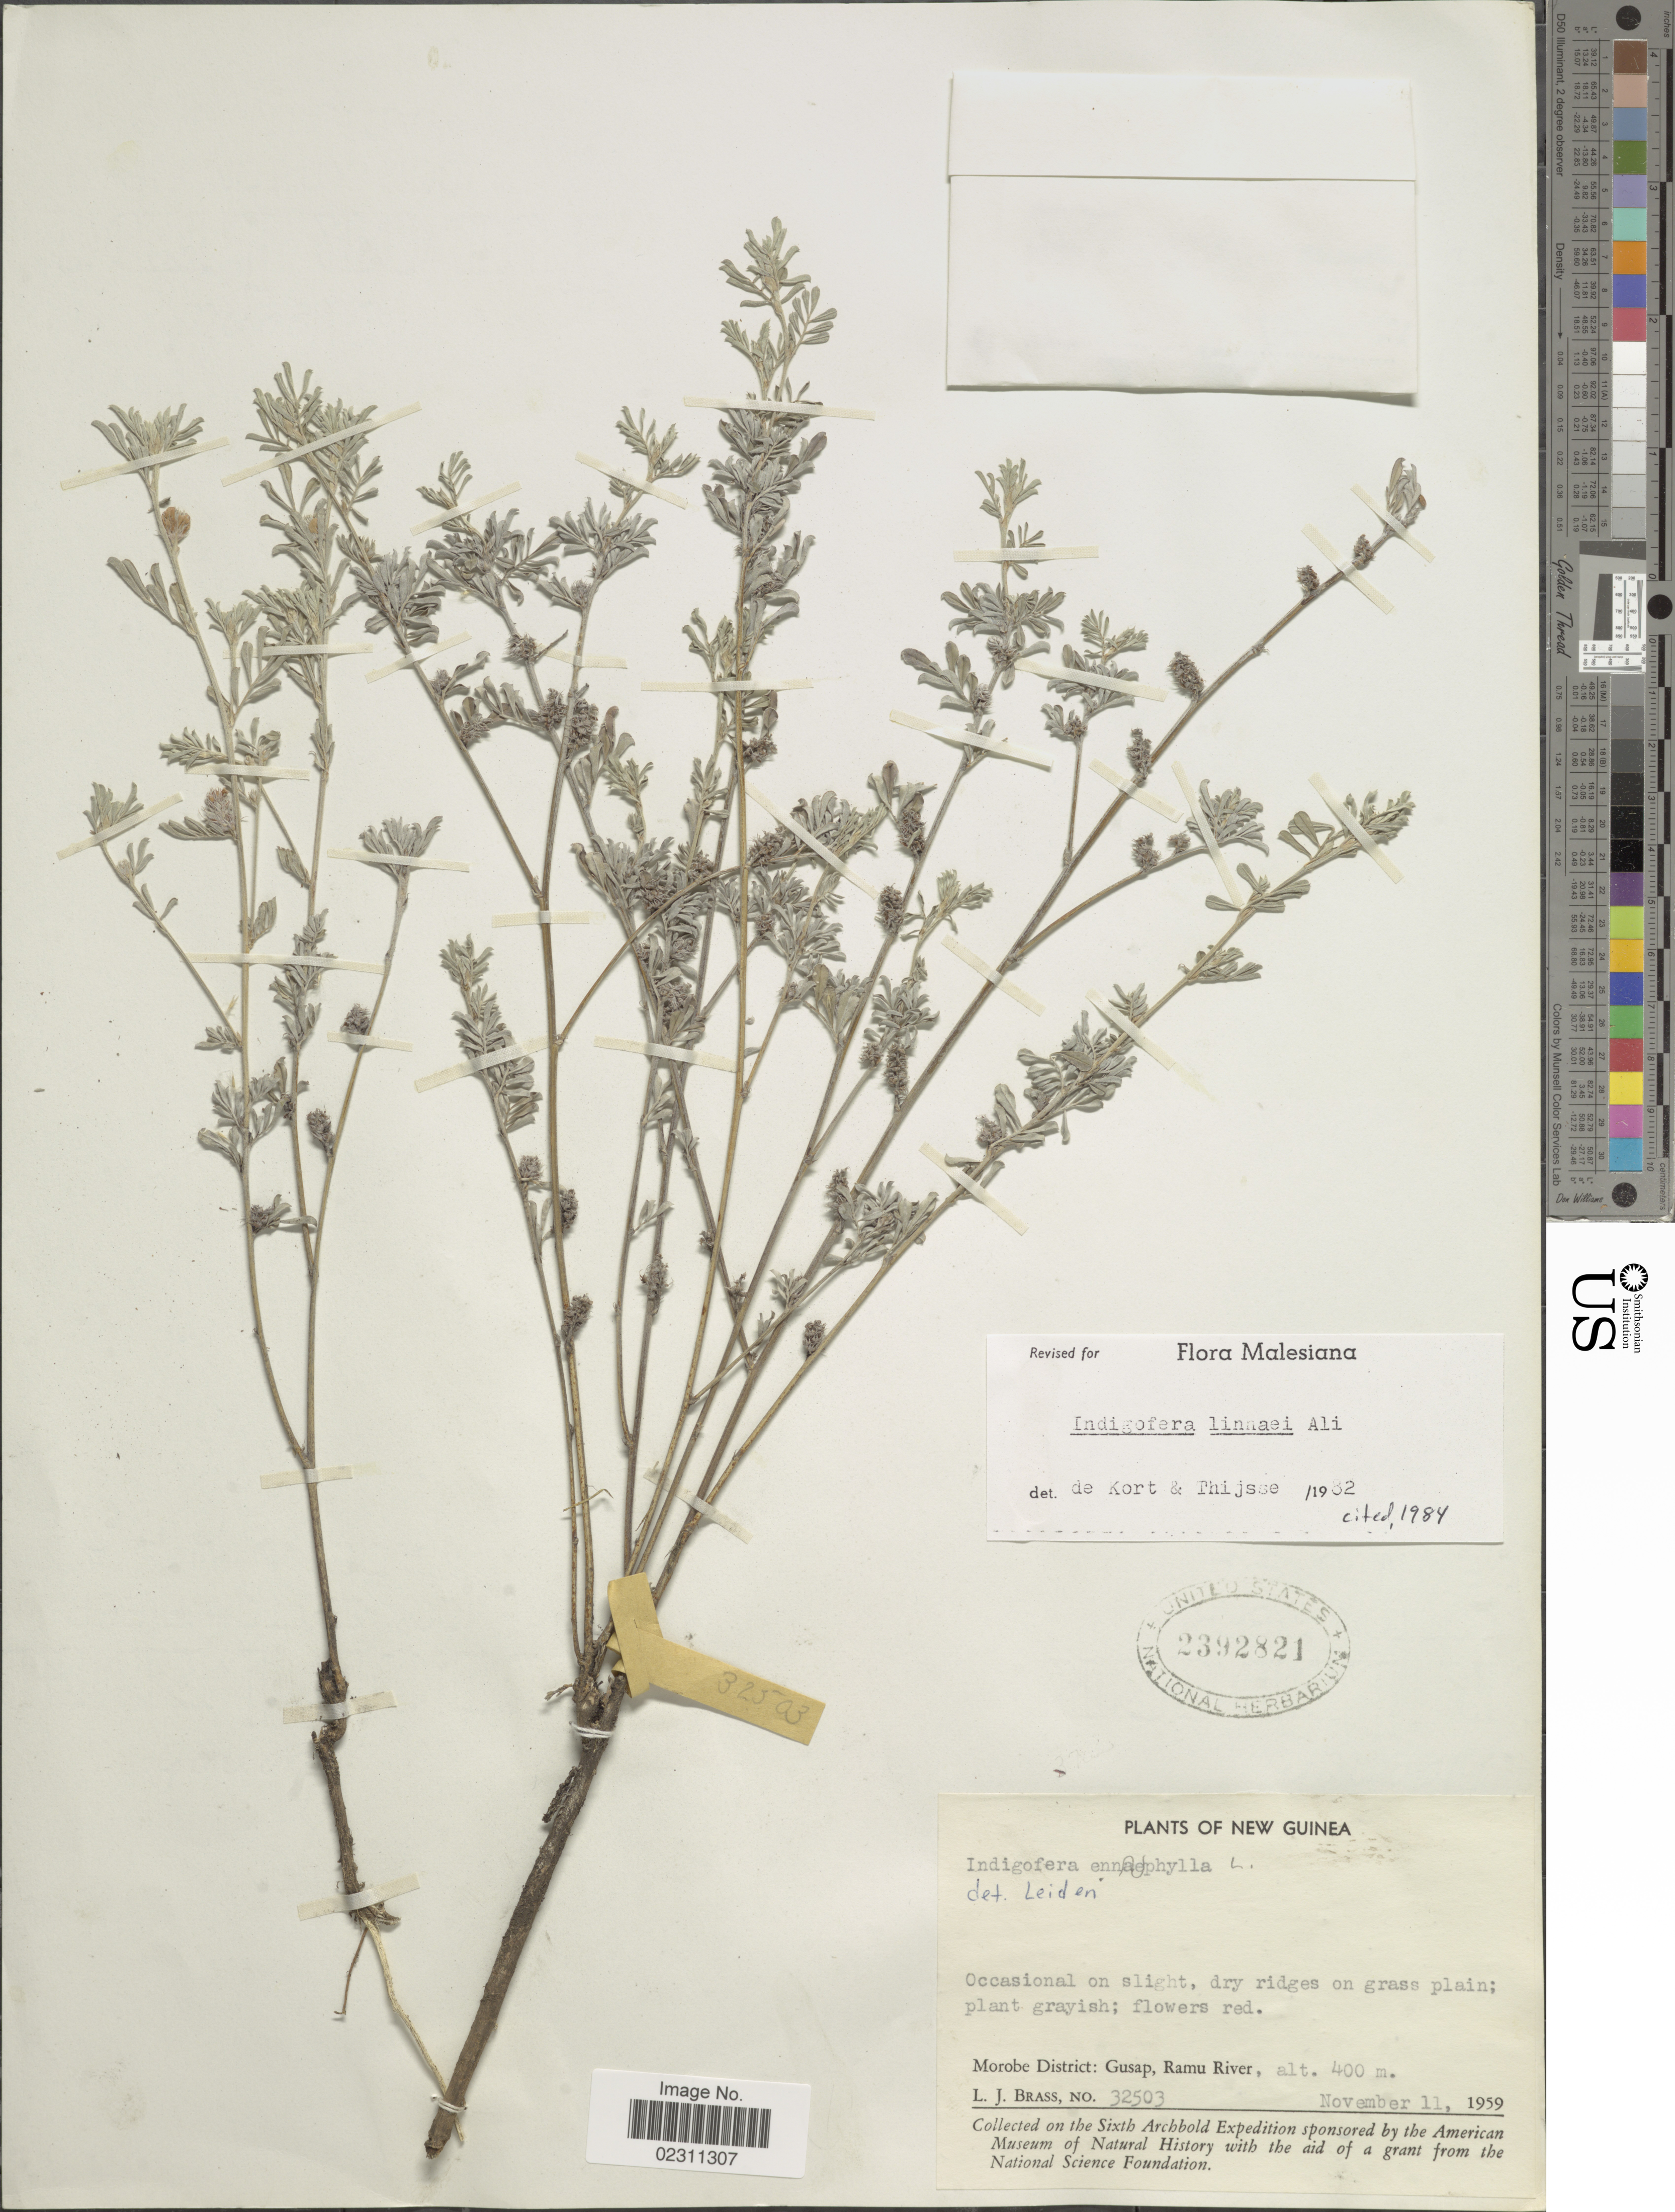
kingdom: Plantae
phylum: Tracheophyta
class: Magnoliopsida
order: Fabales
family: Fabaceae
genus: Indigofera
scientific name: Indigofera linnaei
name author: Ali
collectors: L. J. Brass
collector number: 32503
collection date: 1959-11-11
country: Papua New Guinea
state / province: Morobe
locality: Morobe District: Gusap, Ramu River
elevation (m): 400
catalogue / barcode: US 2392821